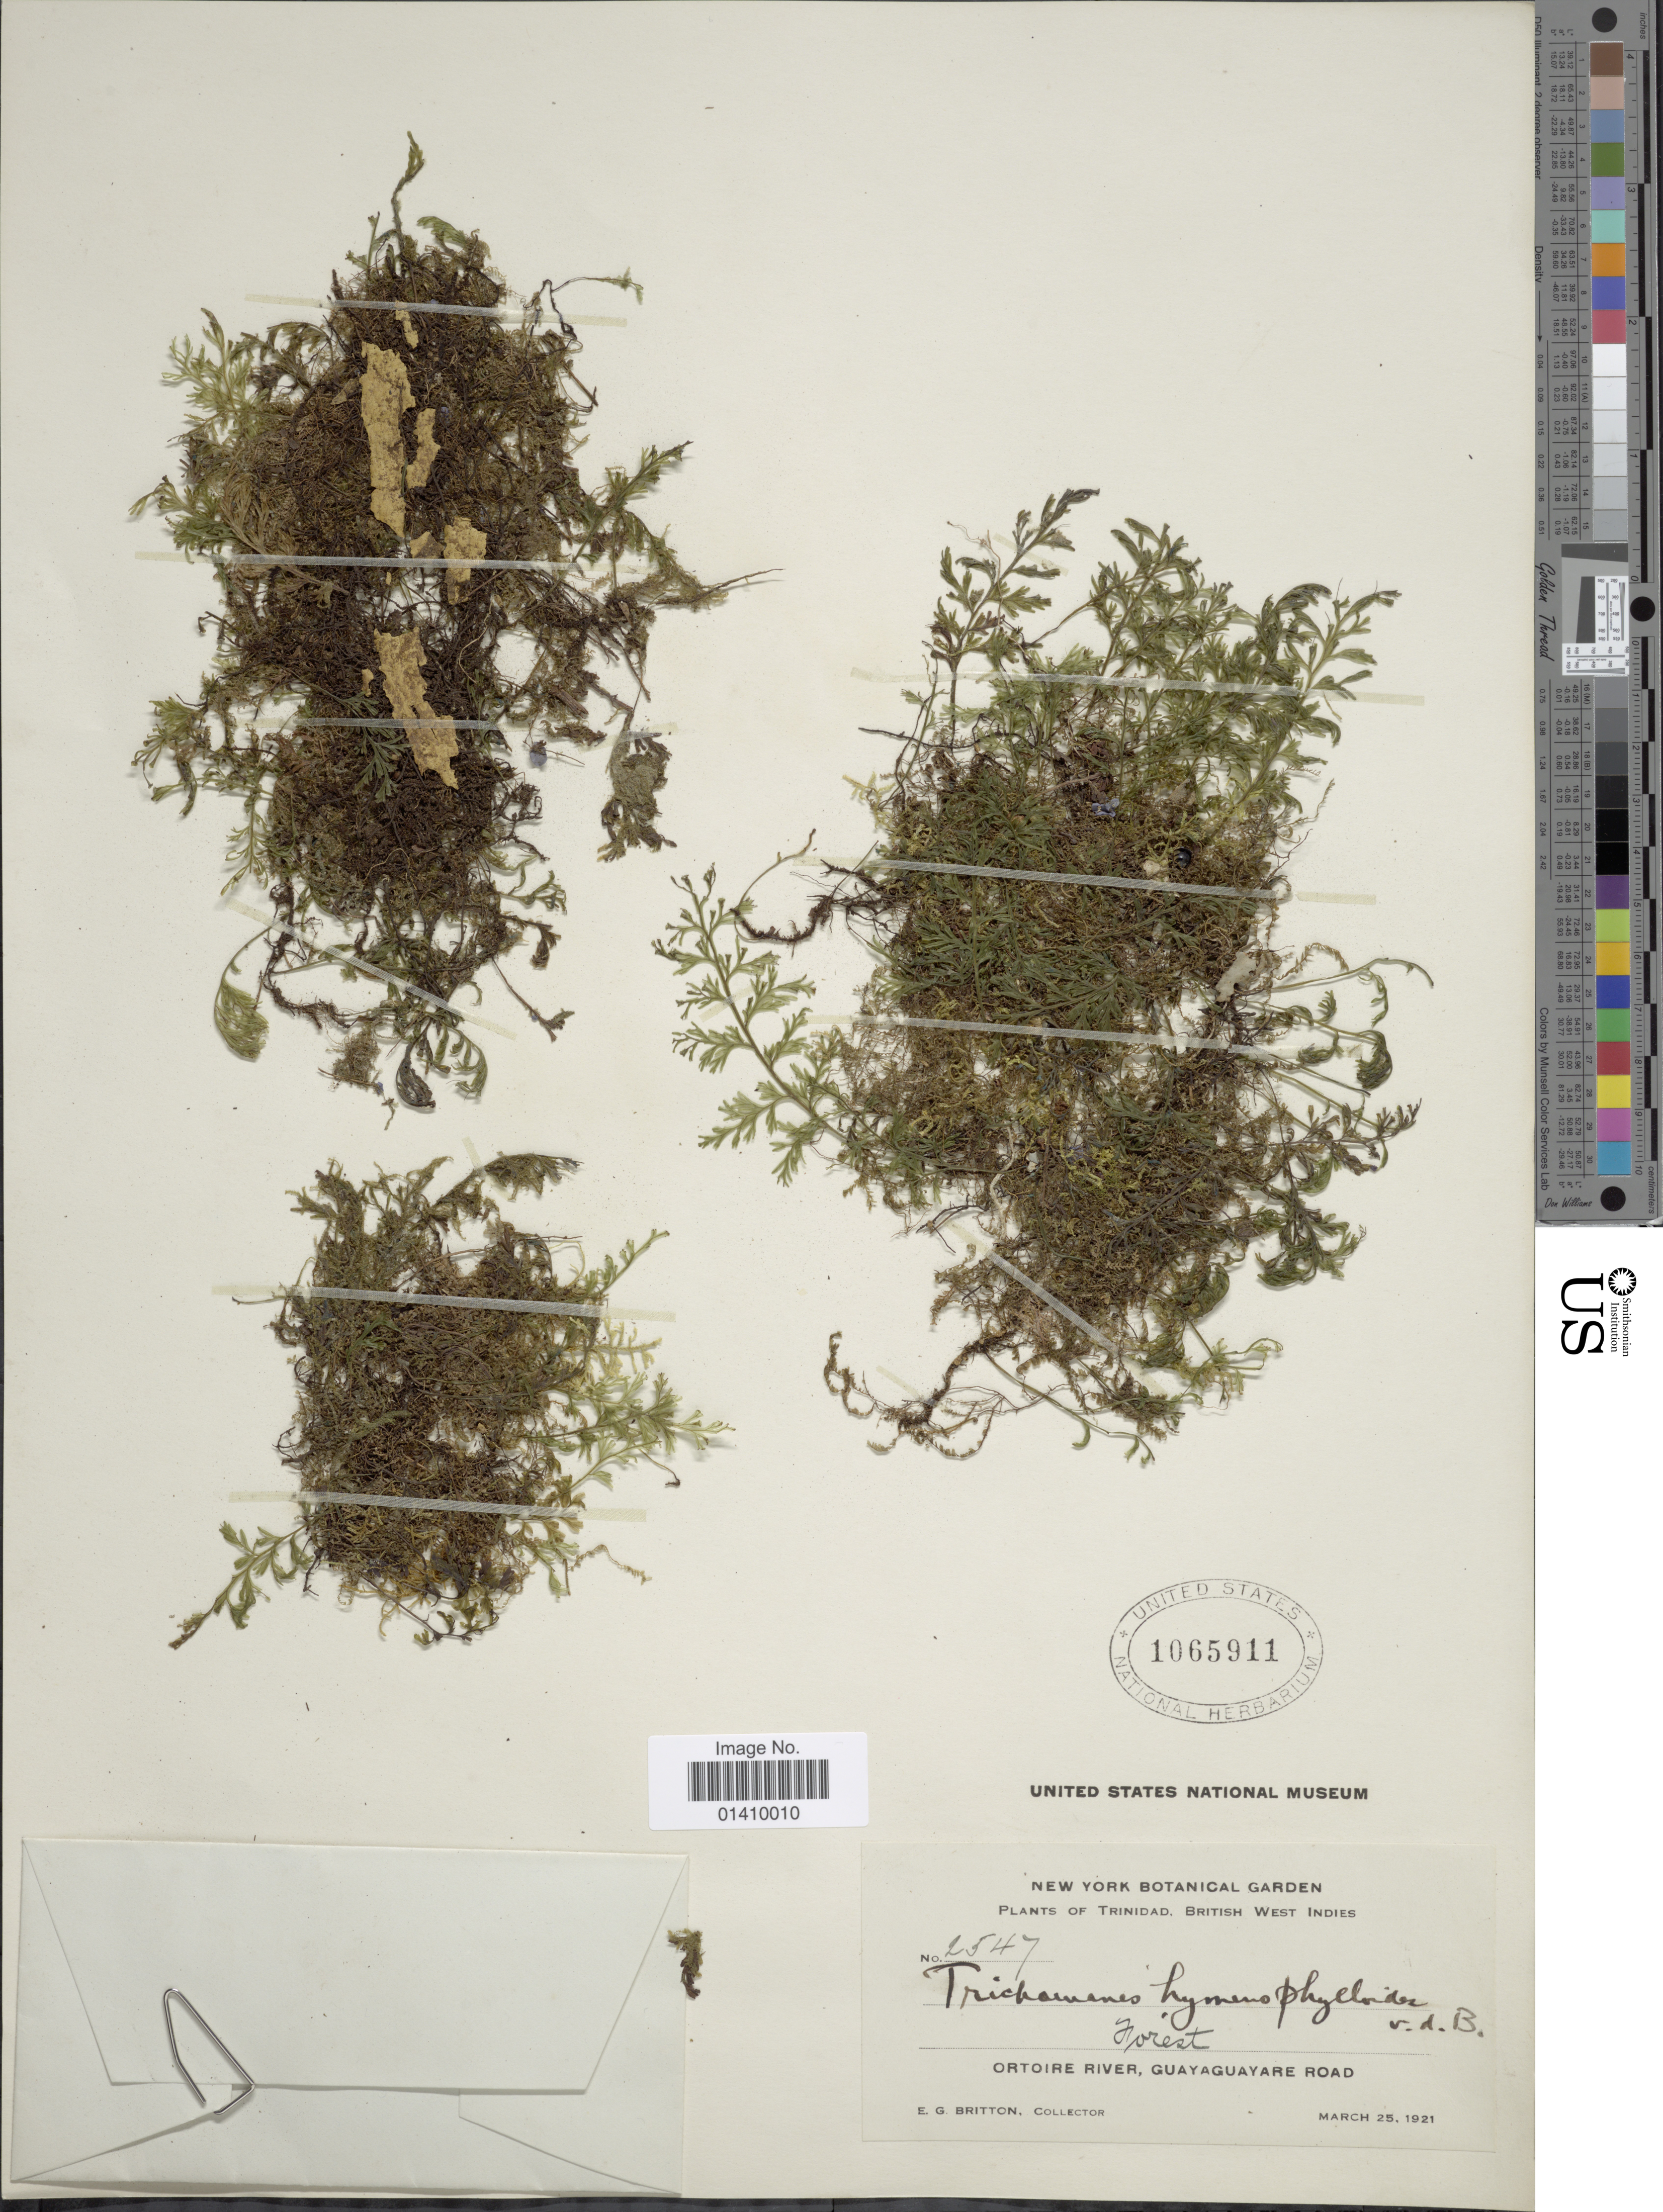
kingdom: Plantae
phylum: Tracheophyta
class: Polypodiopsida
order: Hymenophyllales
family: Hymenophyllaceae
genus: Polyphlebium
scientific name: Polyphlebium hymenophylloides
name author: (Bosch) Ebihara & Dubuisson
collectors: E. G. Britton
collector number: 2547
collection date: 1921-03-25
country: Trinidad and Tobago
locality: Trinidad British West Indies Ortoire river, Guayaguayare road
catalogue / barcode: US 1065911